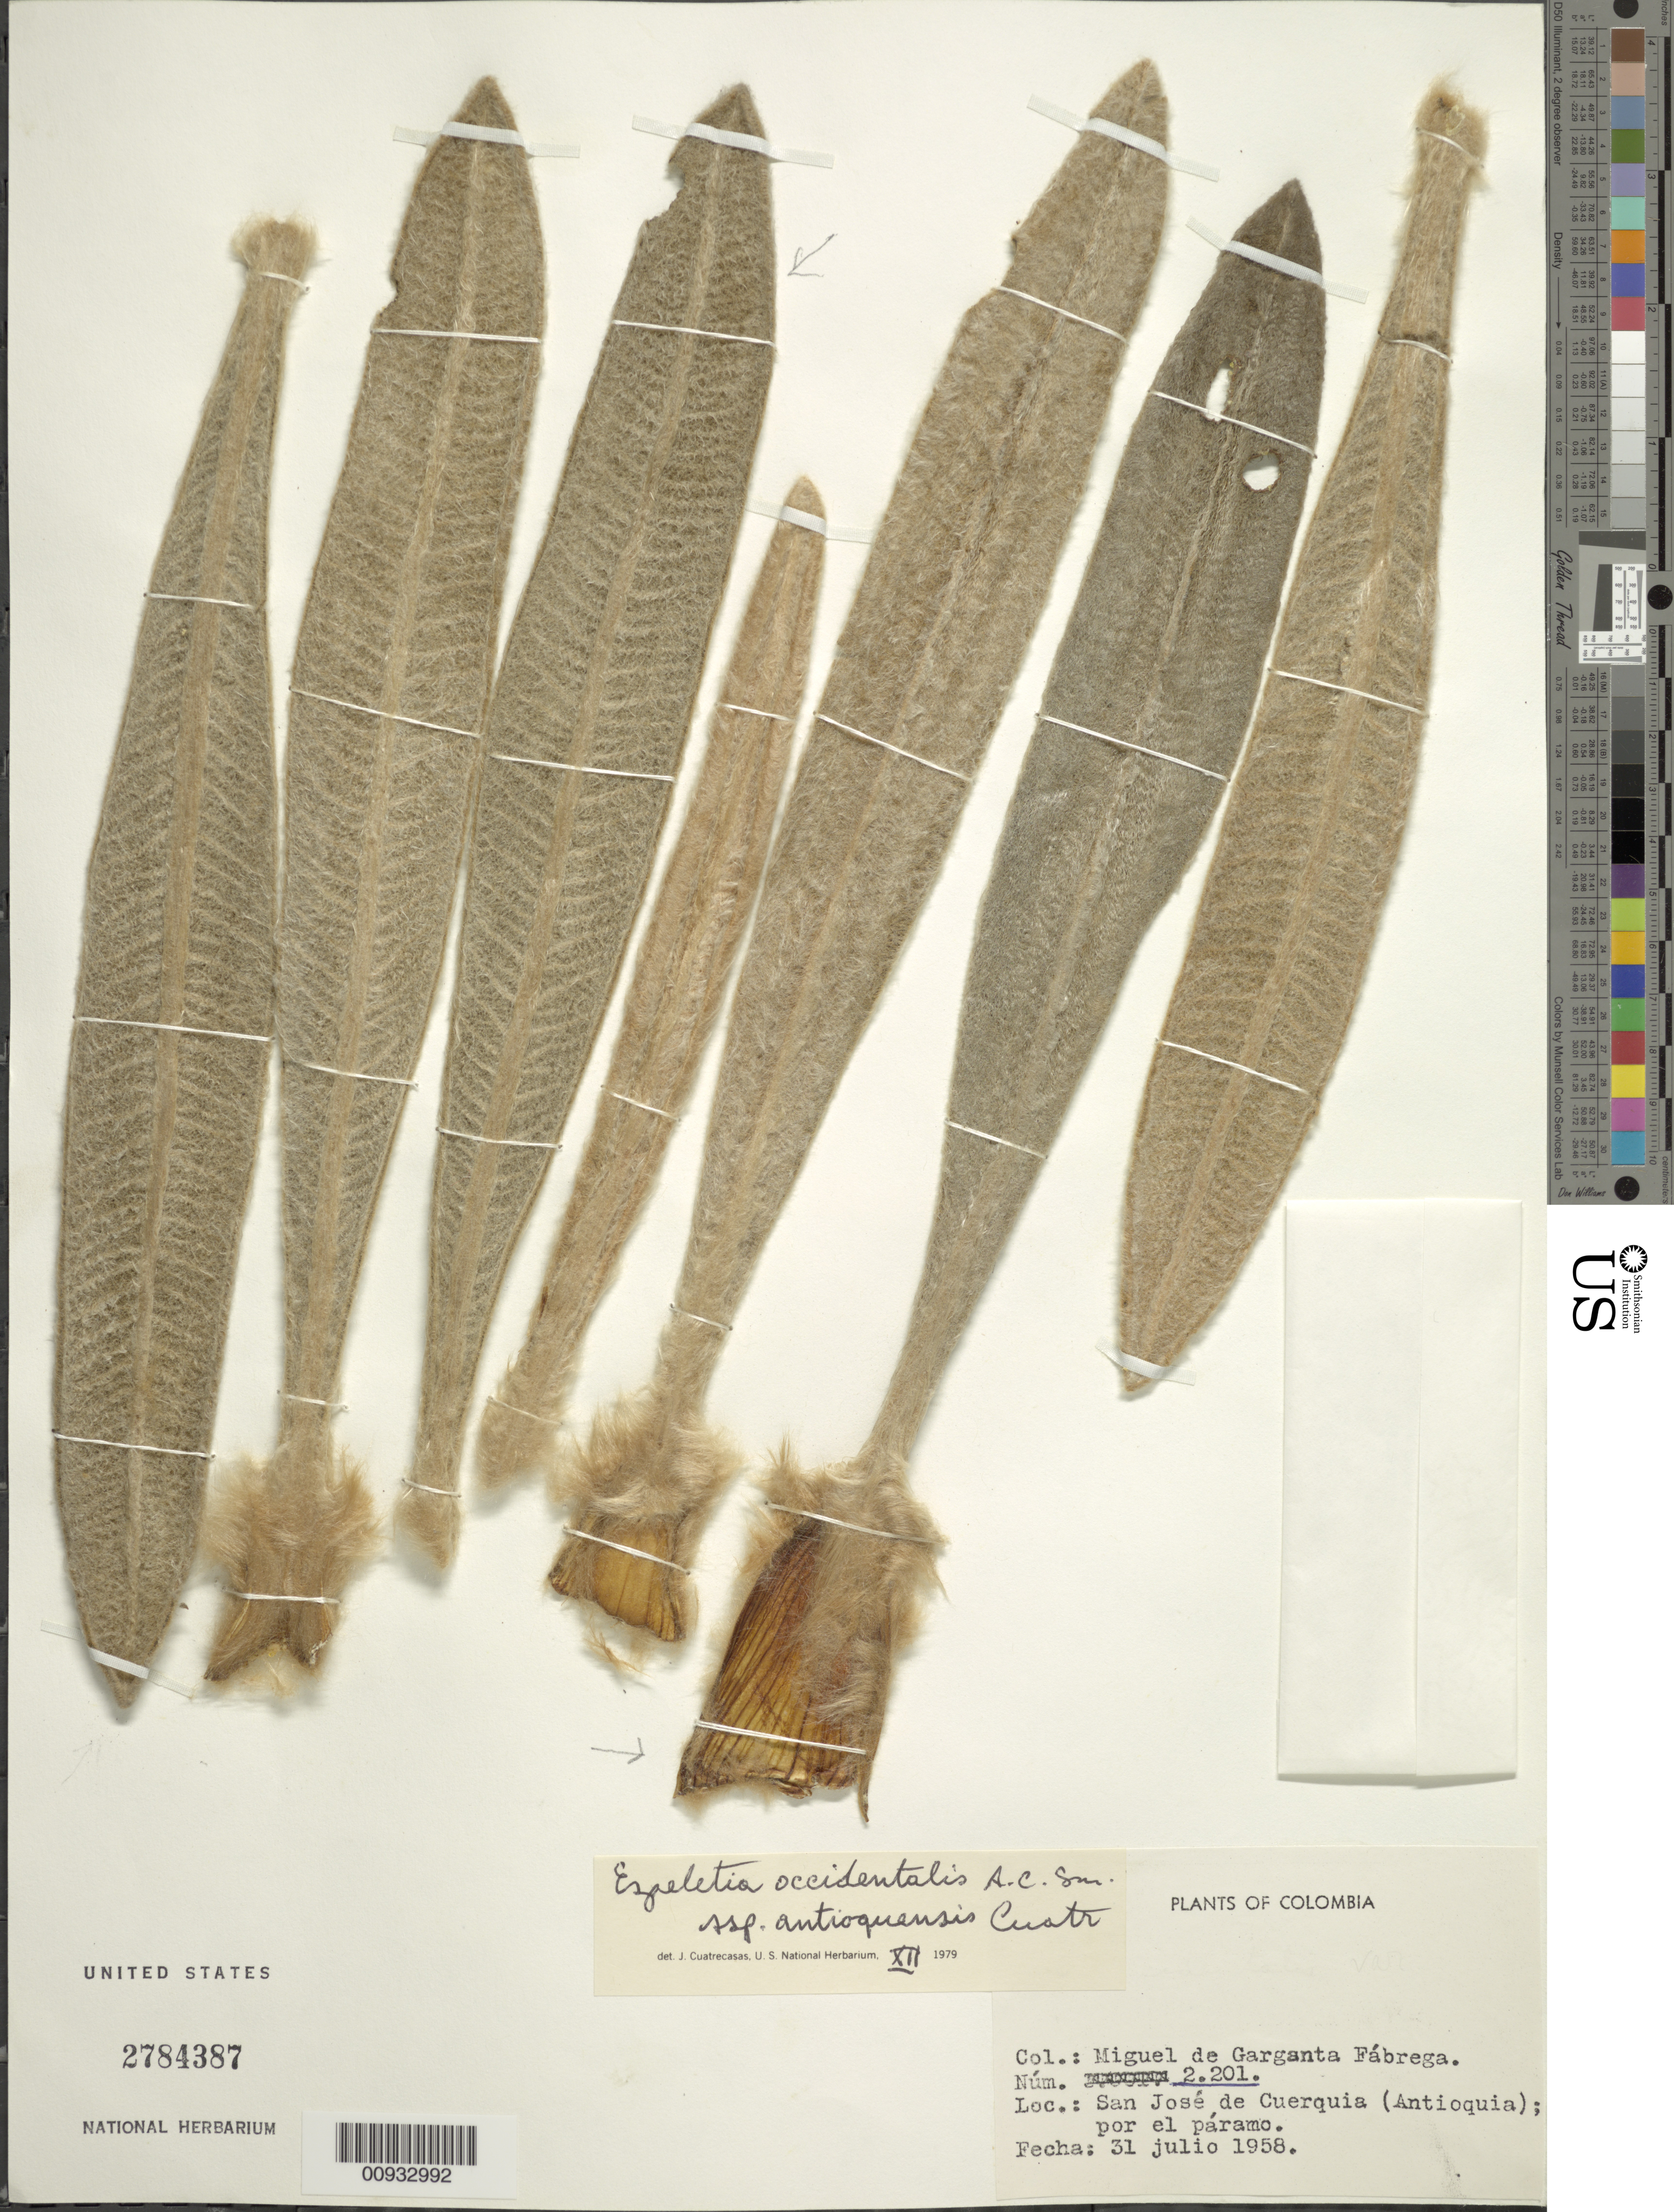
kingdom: Plantae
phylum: Tracheophyta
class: Magnoliopsida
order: Asterales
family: Asteraceae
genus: Espeletia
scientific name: Espeletia occidentalis var. antioquensis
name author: Cuatrec.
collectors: M. Fabrega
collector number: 2201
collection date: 1958-07-31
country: Colombia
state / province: Antioquia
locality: San Jose de Cuerquia, por el paramo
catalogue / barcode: US 2784387